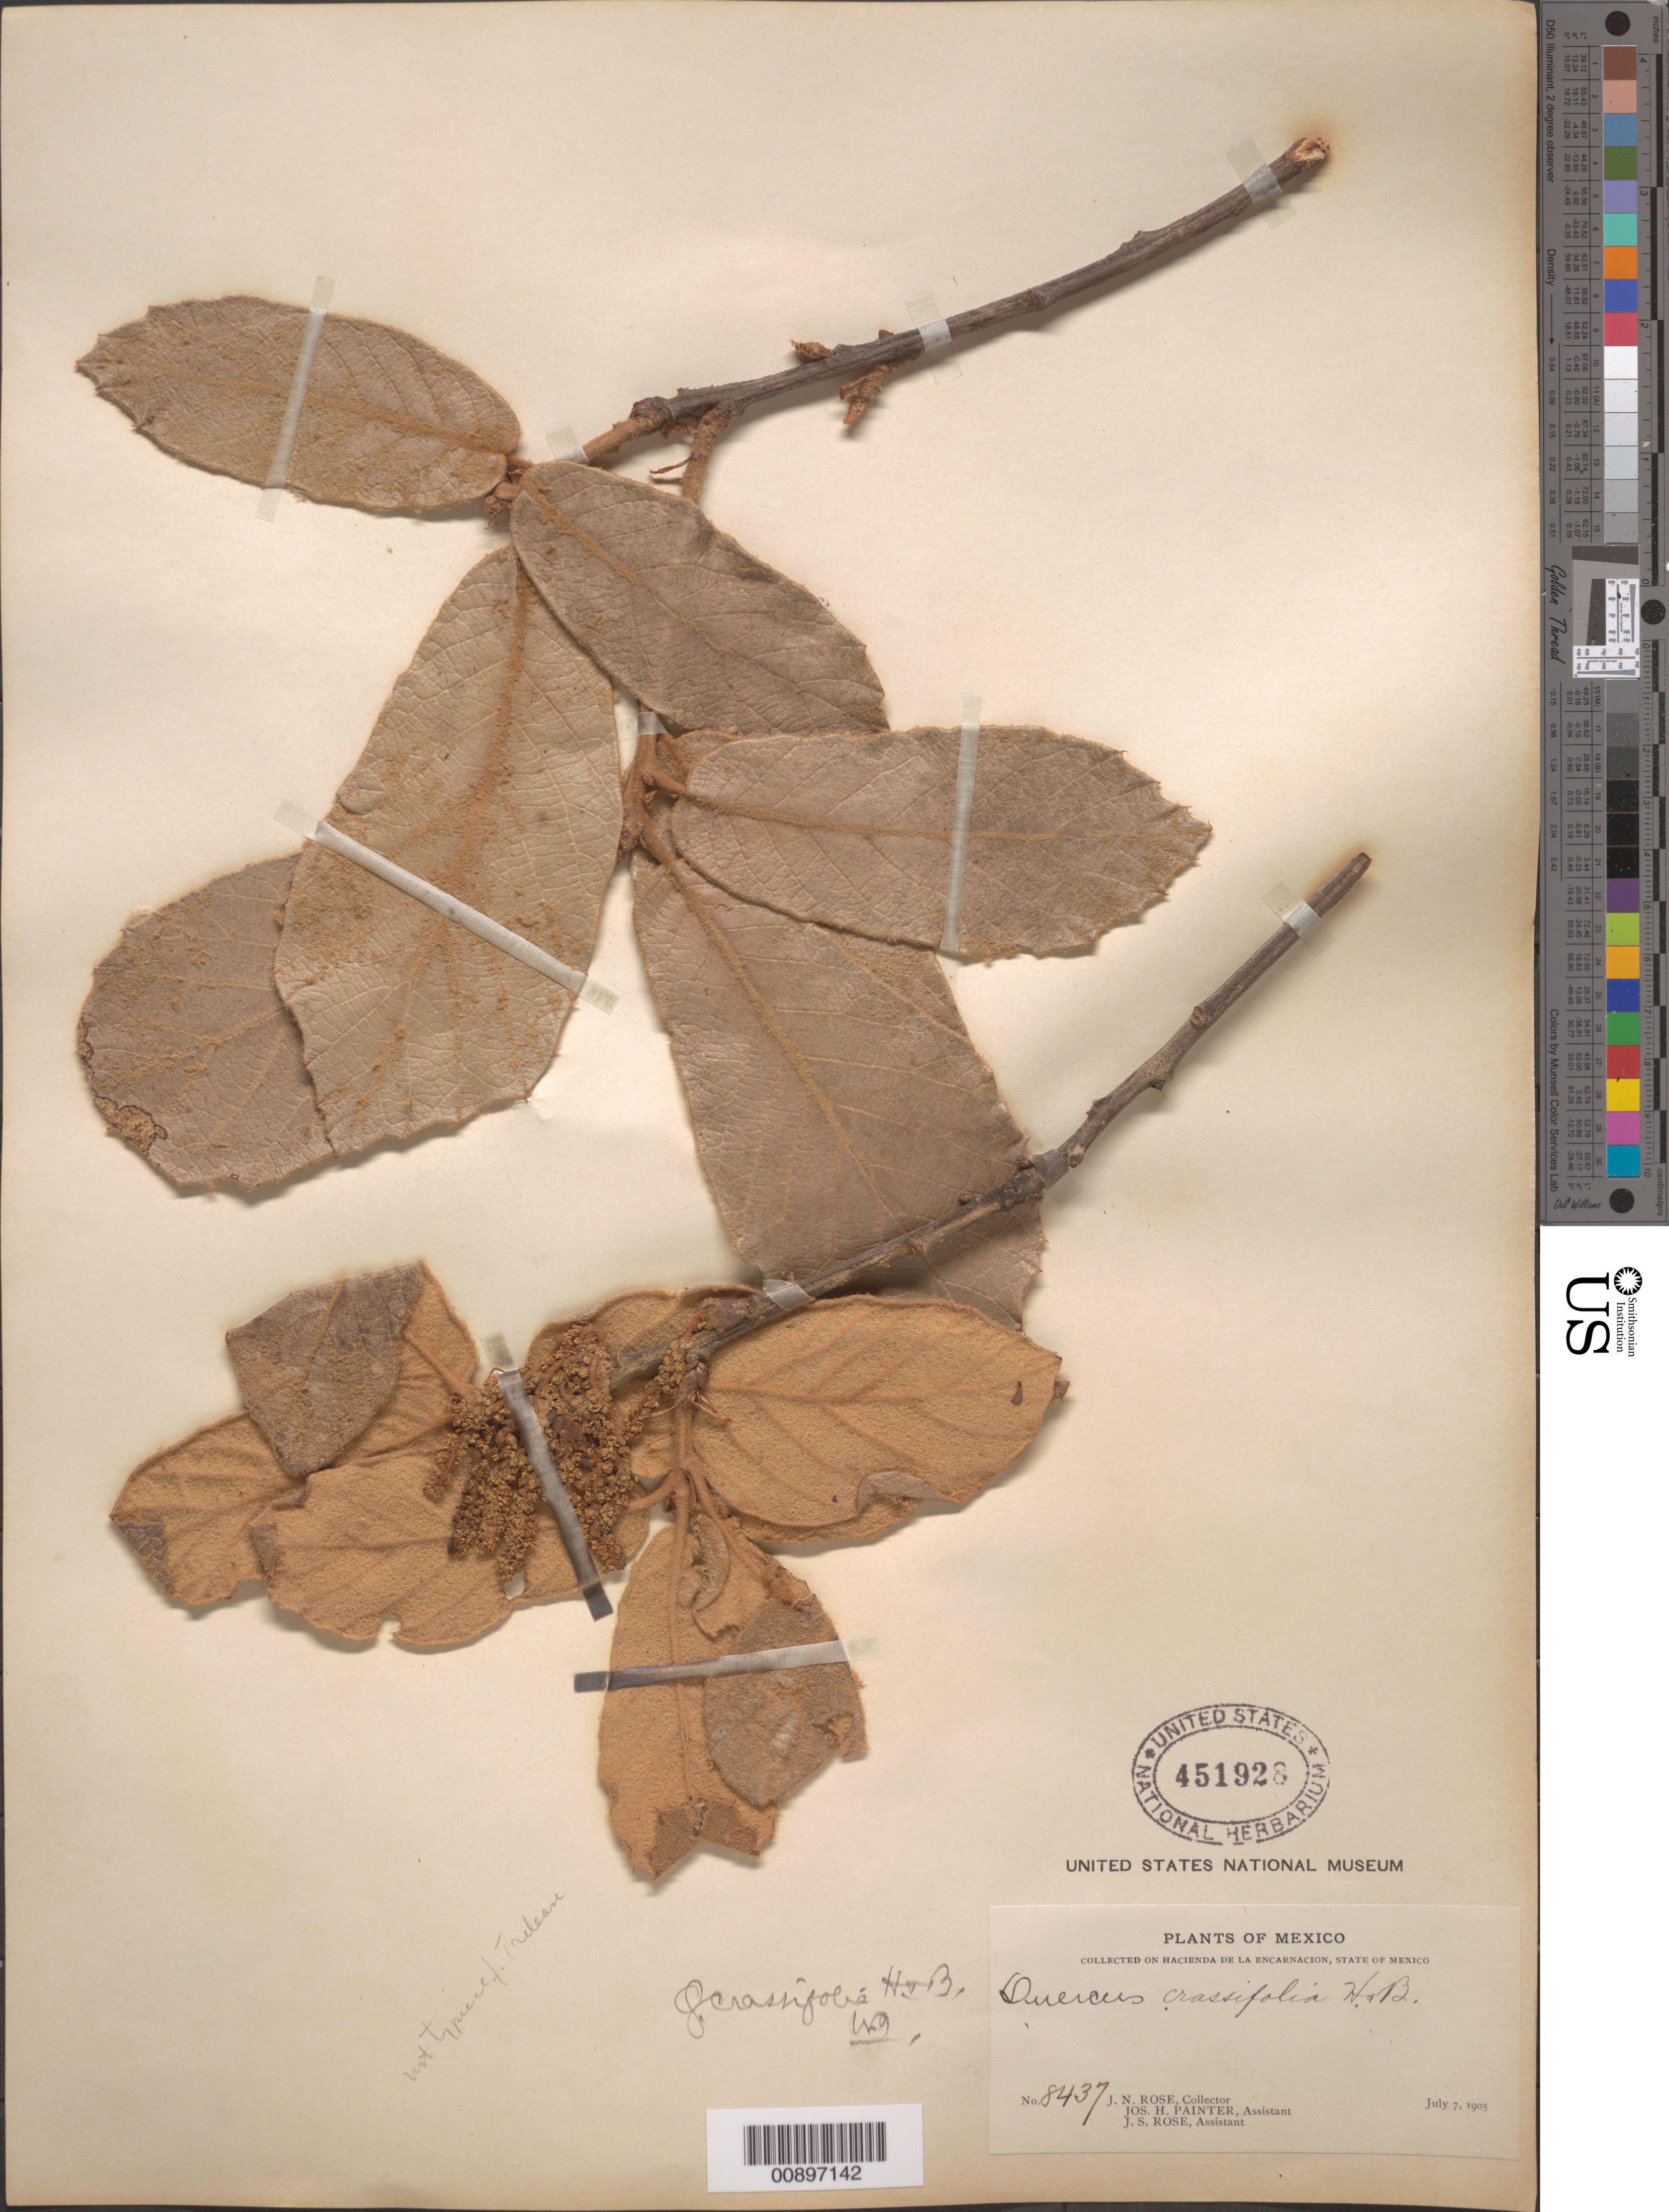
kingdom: Plantae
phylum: Tracheophyta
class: Magnoliopsida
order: Fagales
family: Fagaceae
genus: Quercus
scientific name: Quercus crassifolia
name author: Humb. & Bonpl.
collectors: J. N. Rose, J. H. Painter & J. S. Rose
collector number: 8437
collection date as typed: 07 Jul 1905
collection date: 1905-07-07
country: Mexico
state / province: México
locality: Hacienda de la Encarnación, State of Mexico.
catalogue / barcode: US 451928